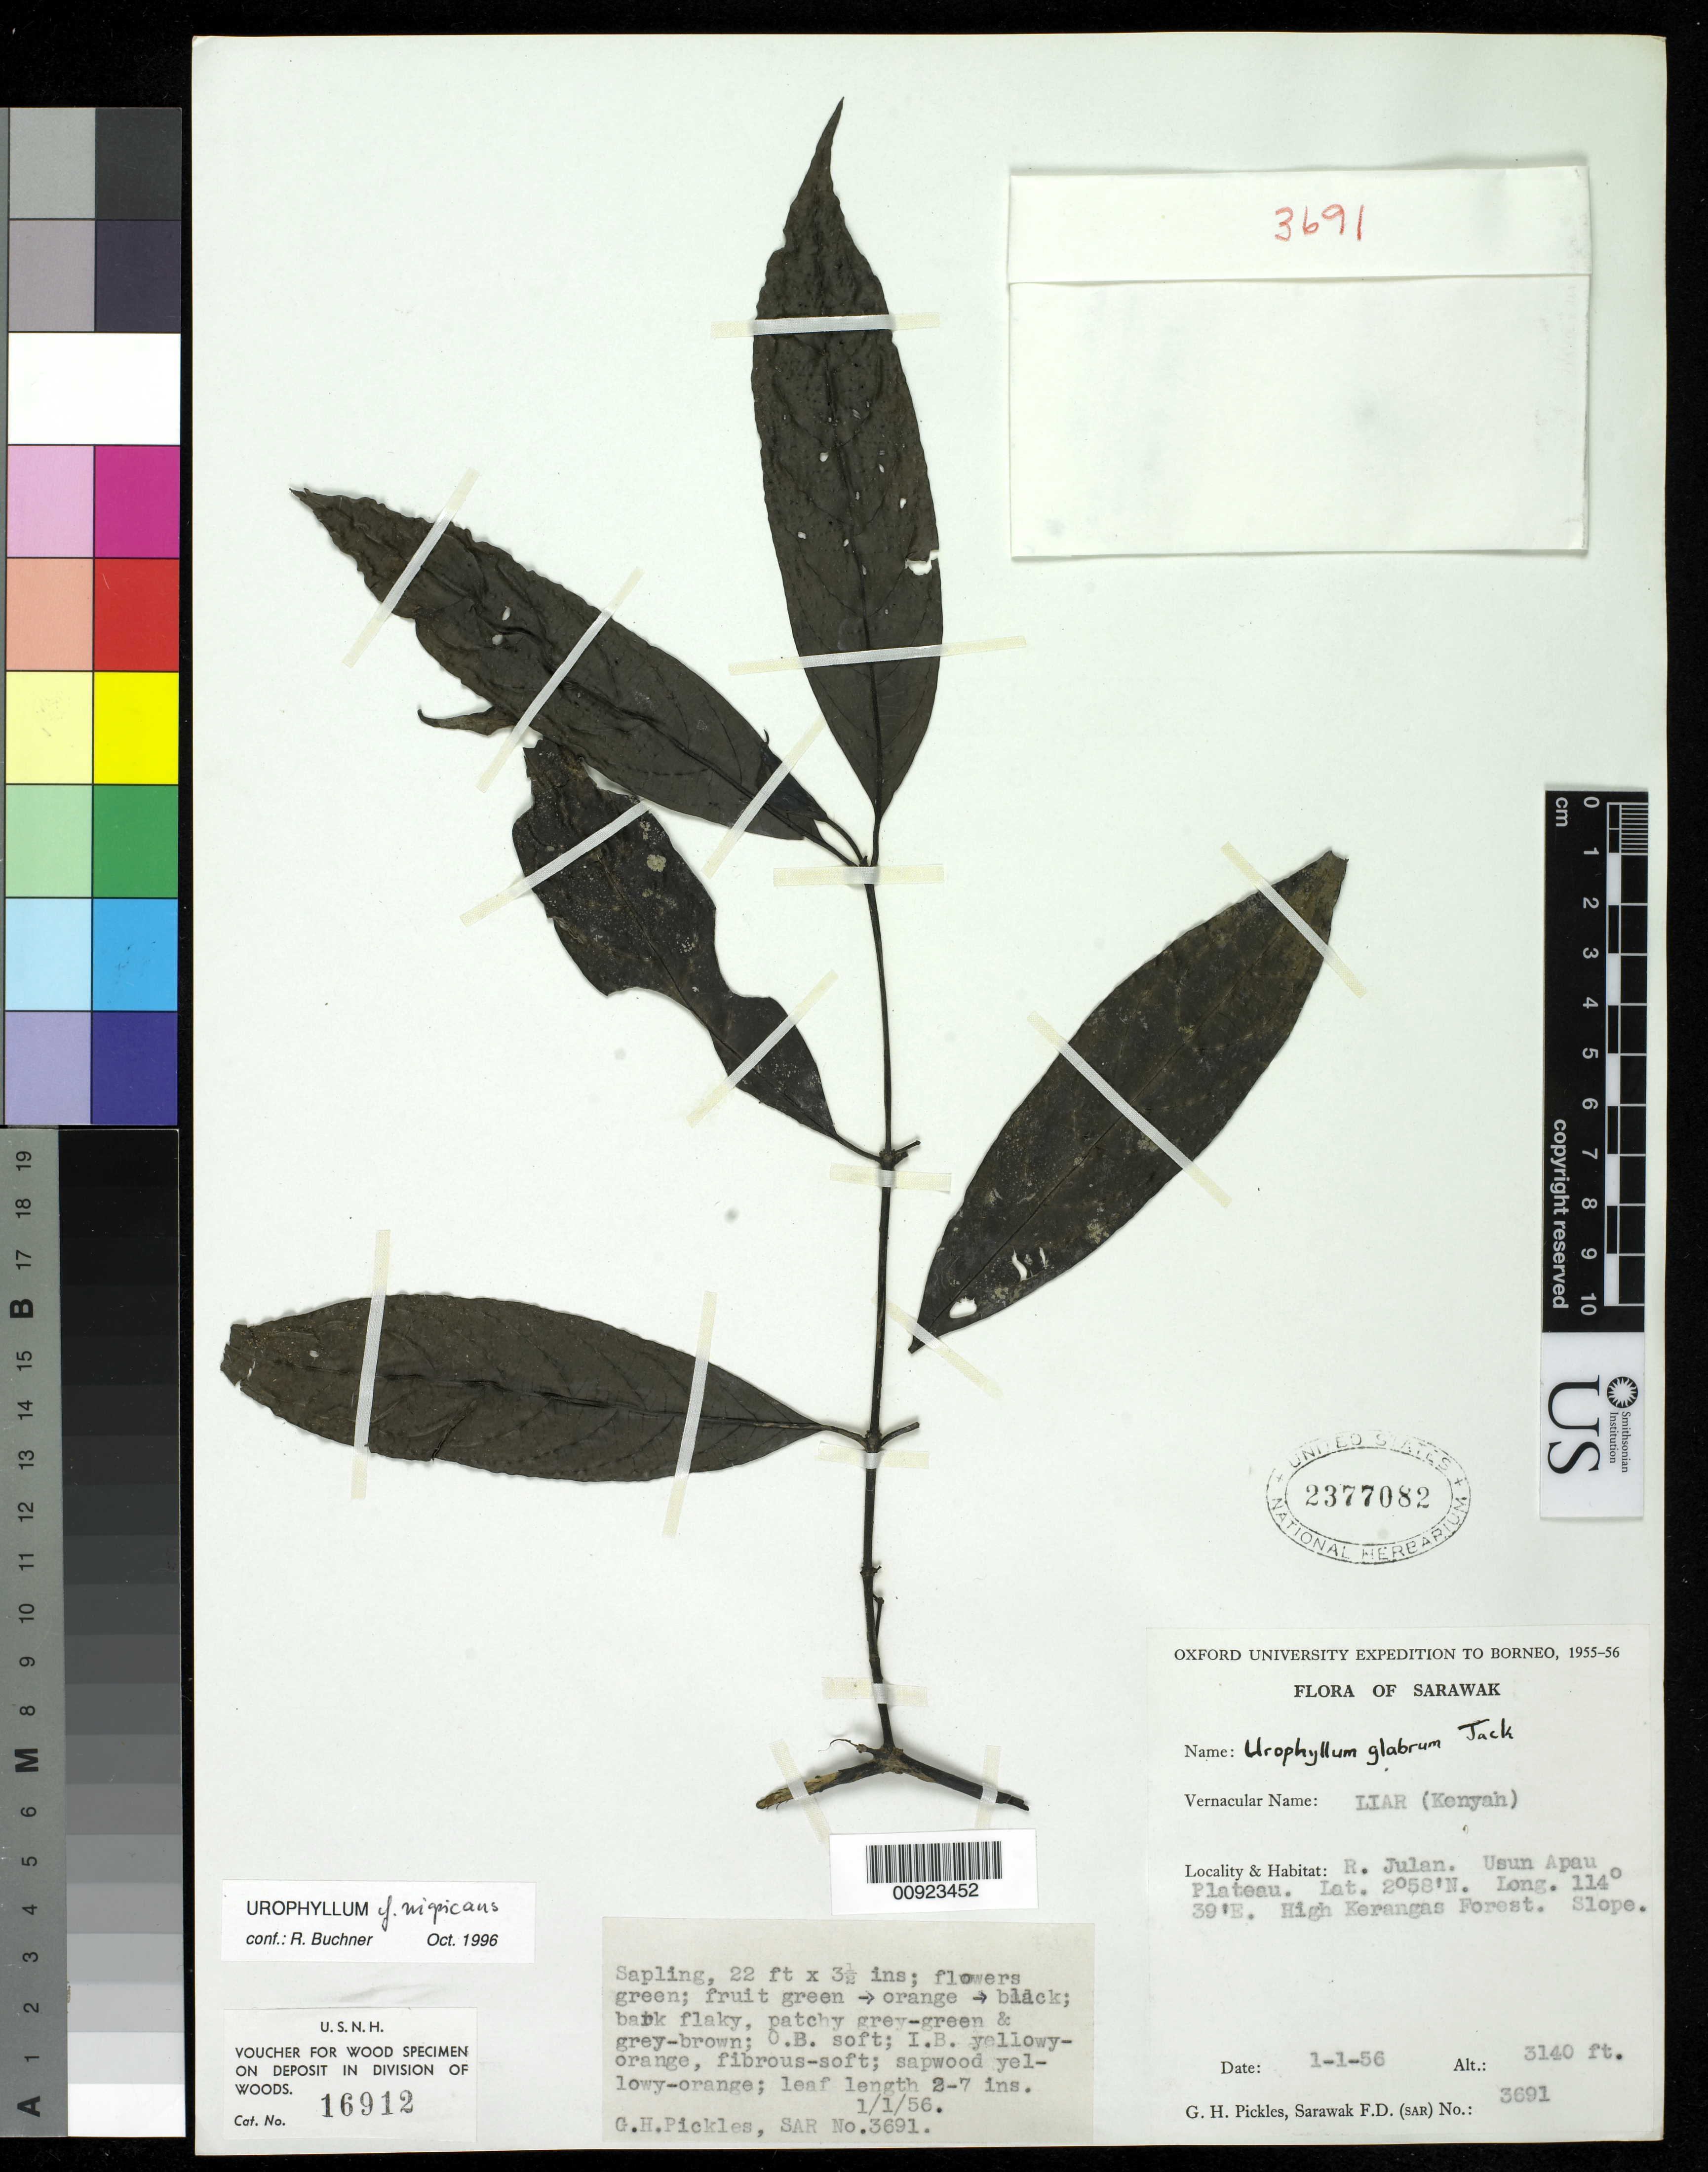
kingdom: Plantae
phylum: Tracheophyta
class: Magnoliopsida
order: Gentianales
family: Rubiaceae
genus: Urophyllum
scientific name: Urophyllum nigricans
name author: Wernham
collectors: G. Pickles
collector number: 3691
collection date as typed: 01 Jan 1956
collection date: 1956-01-01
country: Malaysia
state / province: Sarawak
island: Borneo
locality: R. Julan. Usun Apau Plateau.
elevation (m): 973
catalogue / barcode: US 2377082